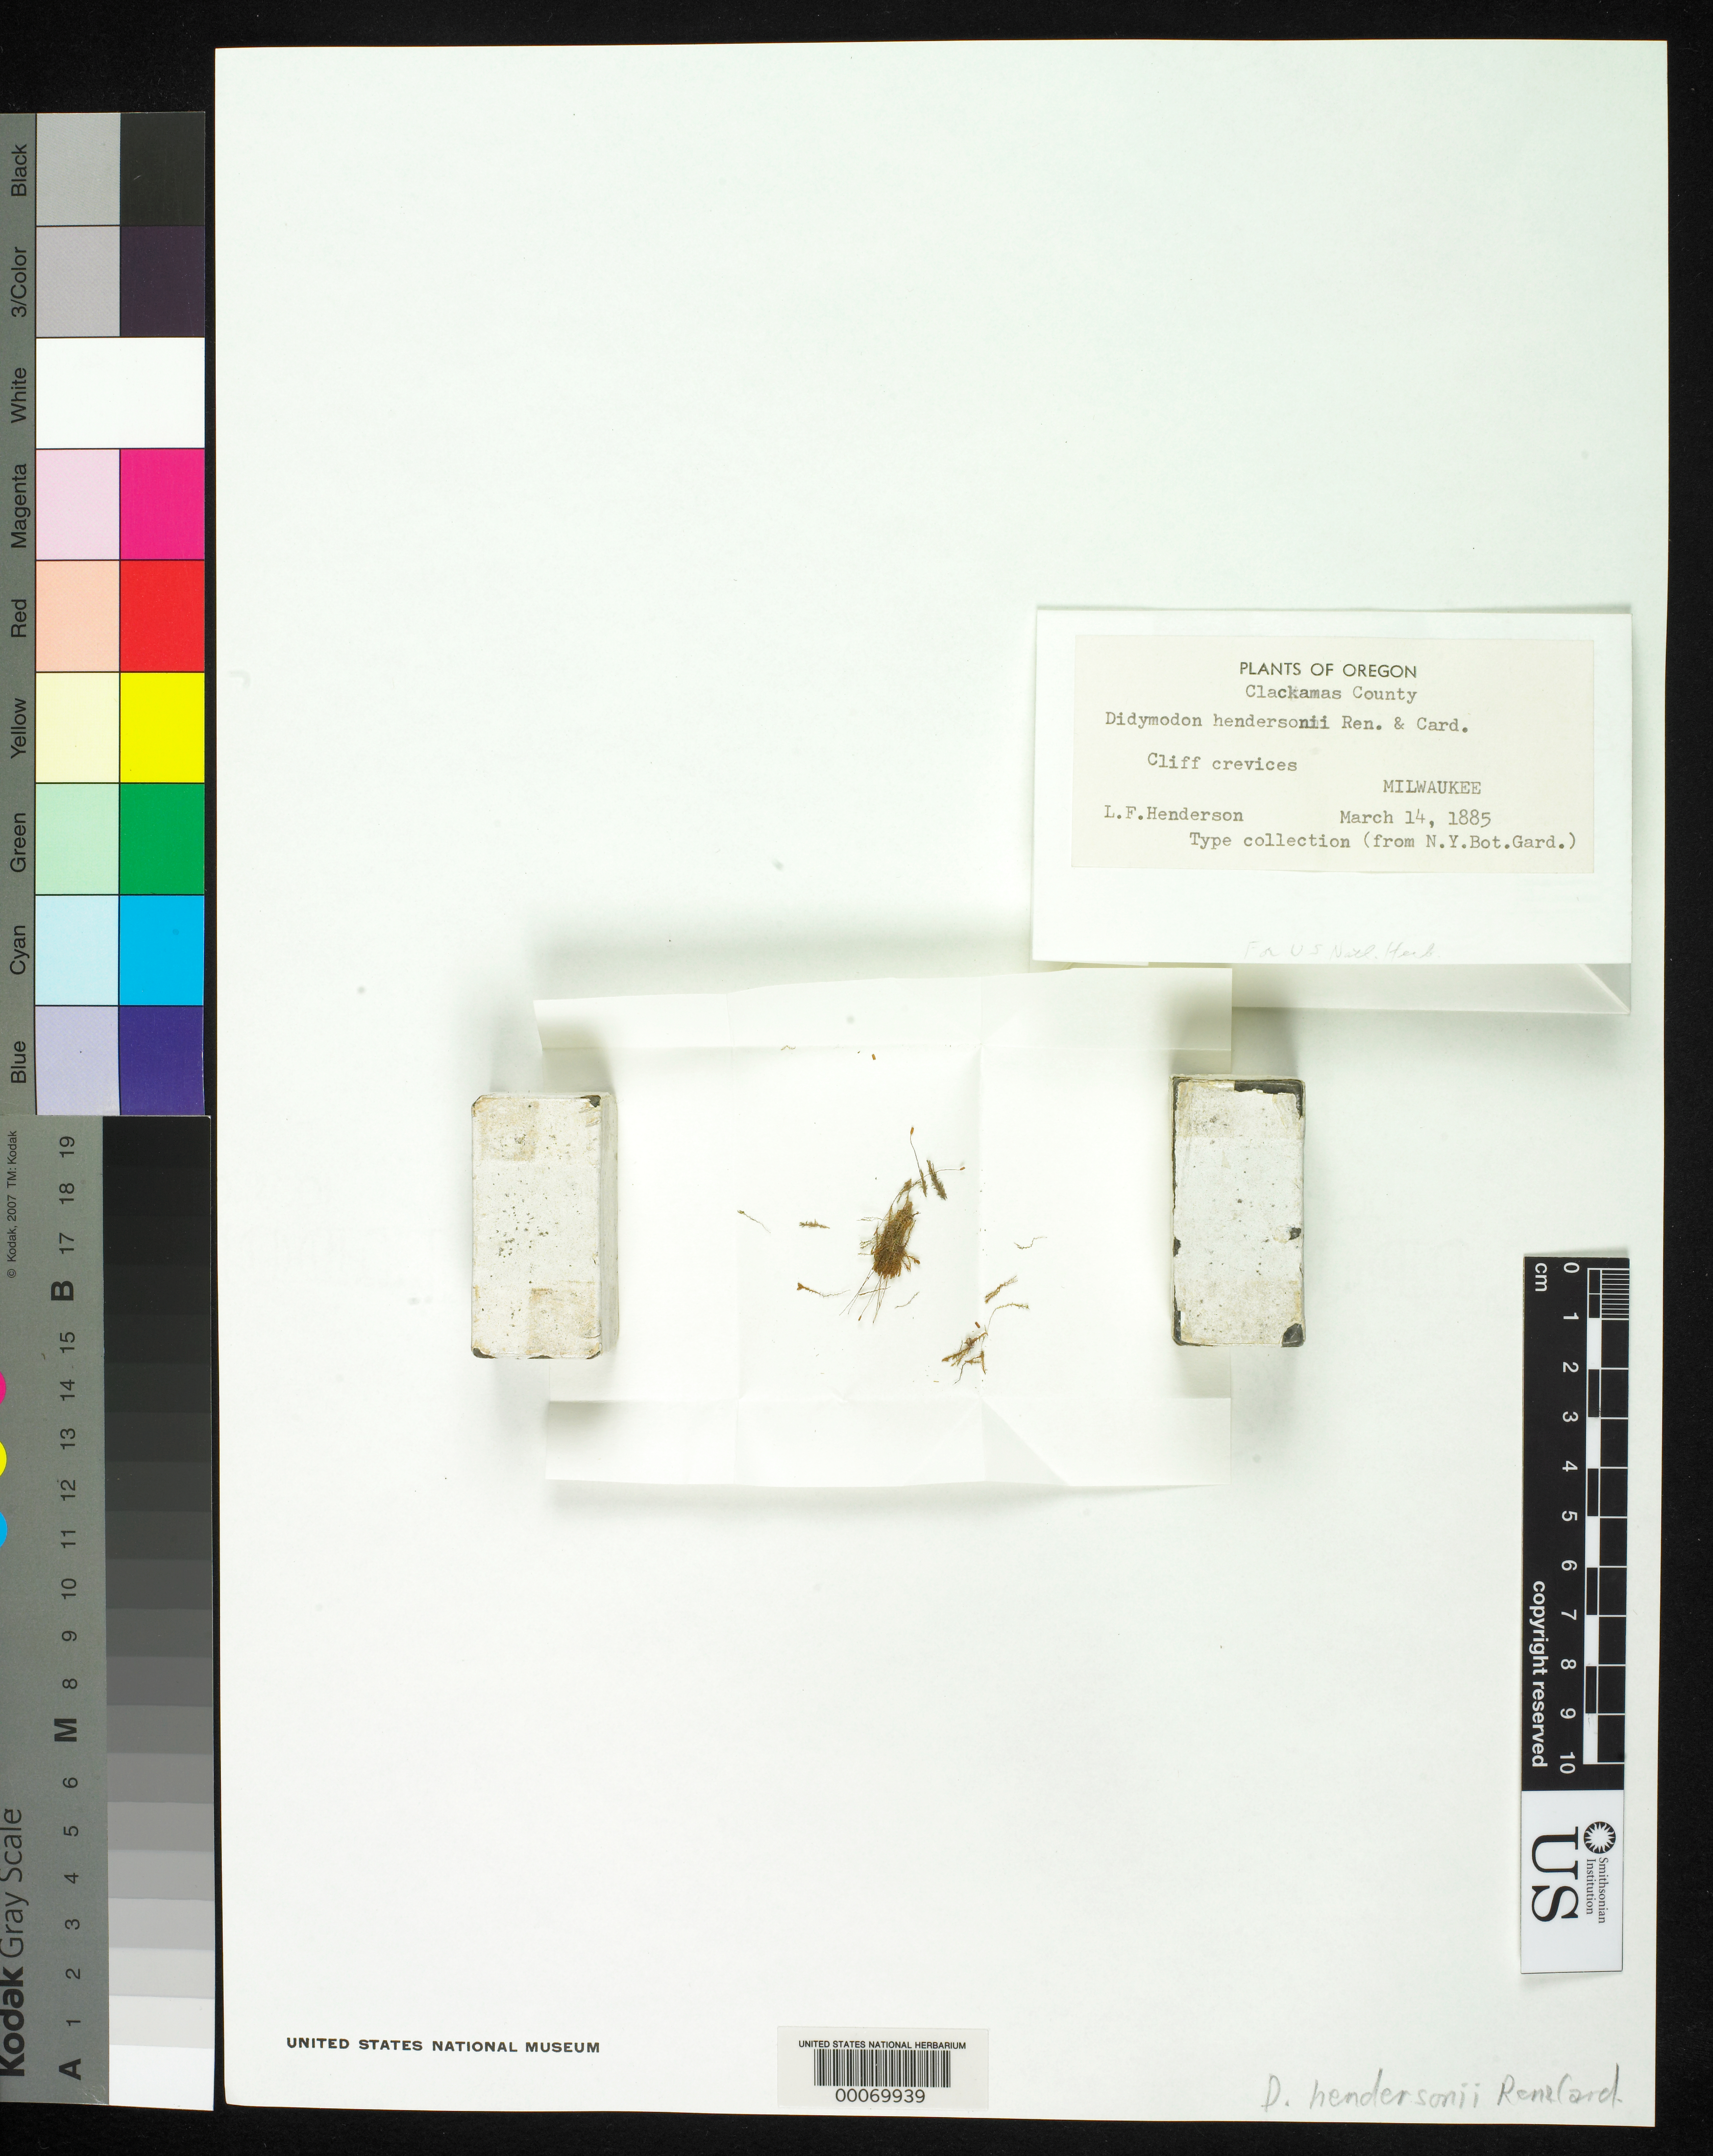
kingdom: Plantae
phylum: Bryophyta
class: Bryopsida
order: Pottiales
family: Pottiaceae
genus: Didymodon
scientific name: Didymodon hendersonii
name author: Renauld & Cardot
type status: Isotype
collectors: L. F. Henderson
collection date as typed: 14 Mar 1885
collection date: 1885-03-14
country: United States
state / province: Oregon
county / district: Clackamas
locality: Milwaukee.